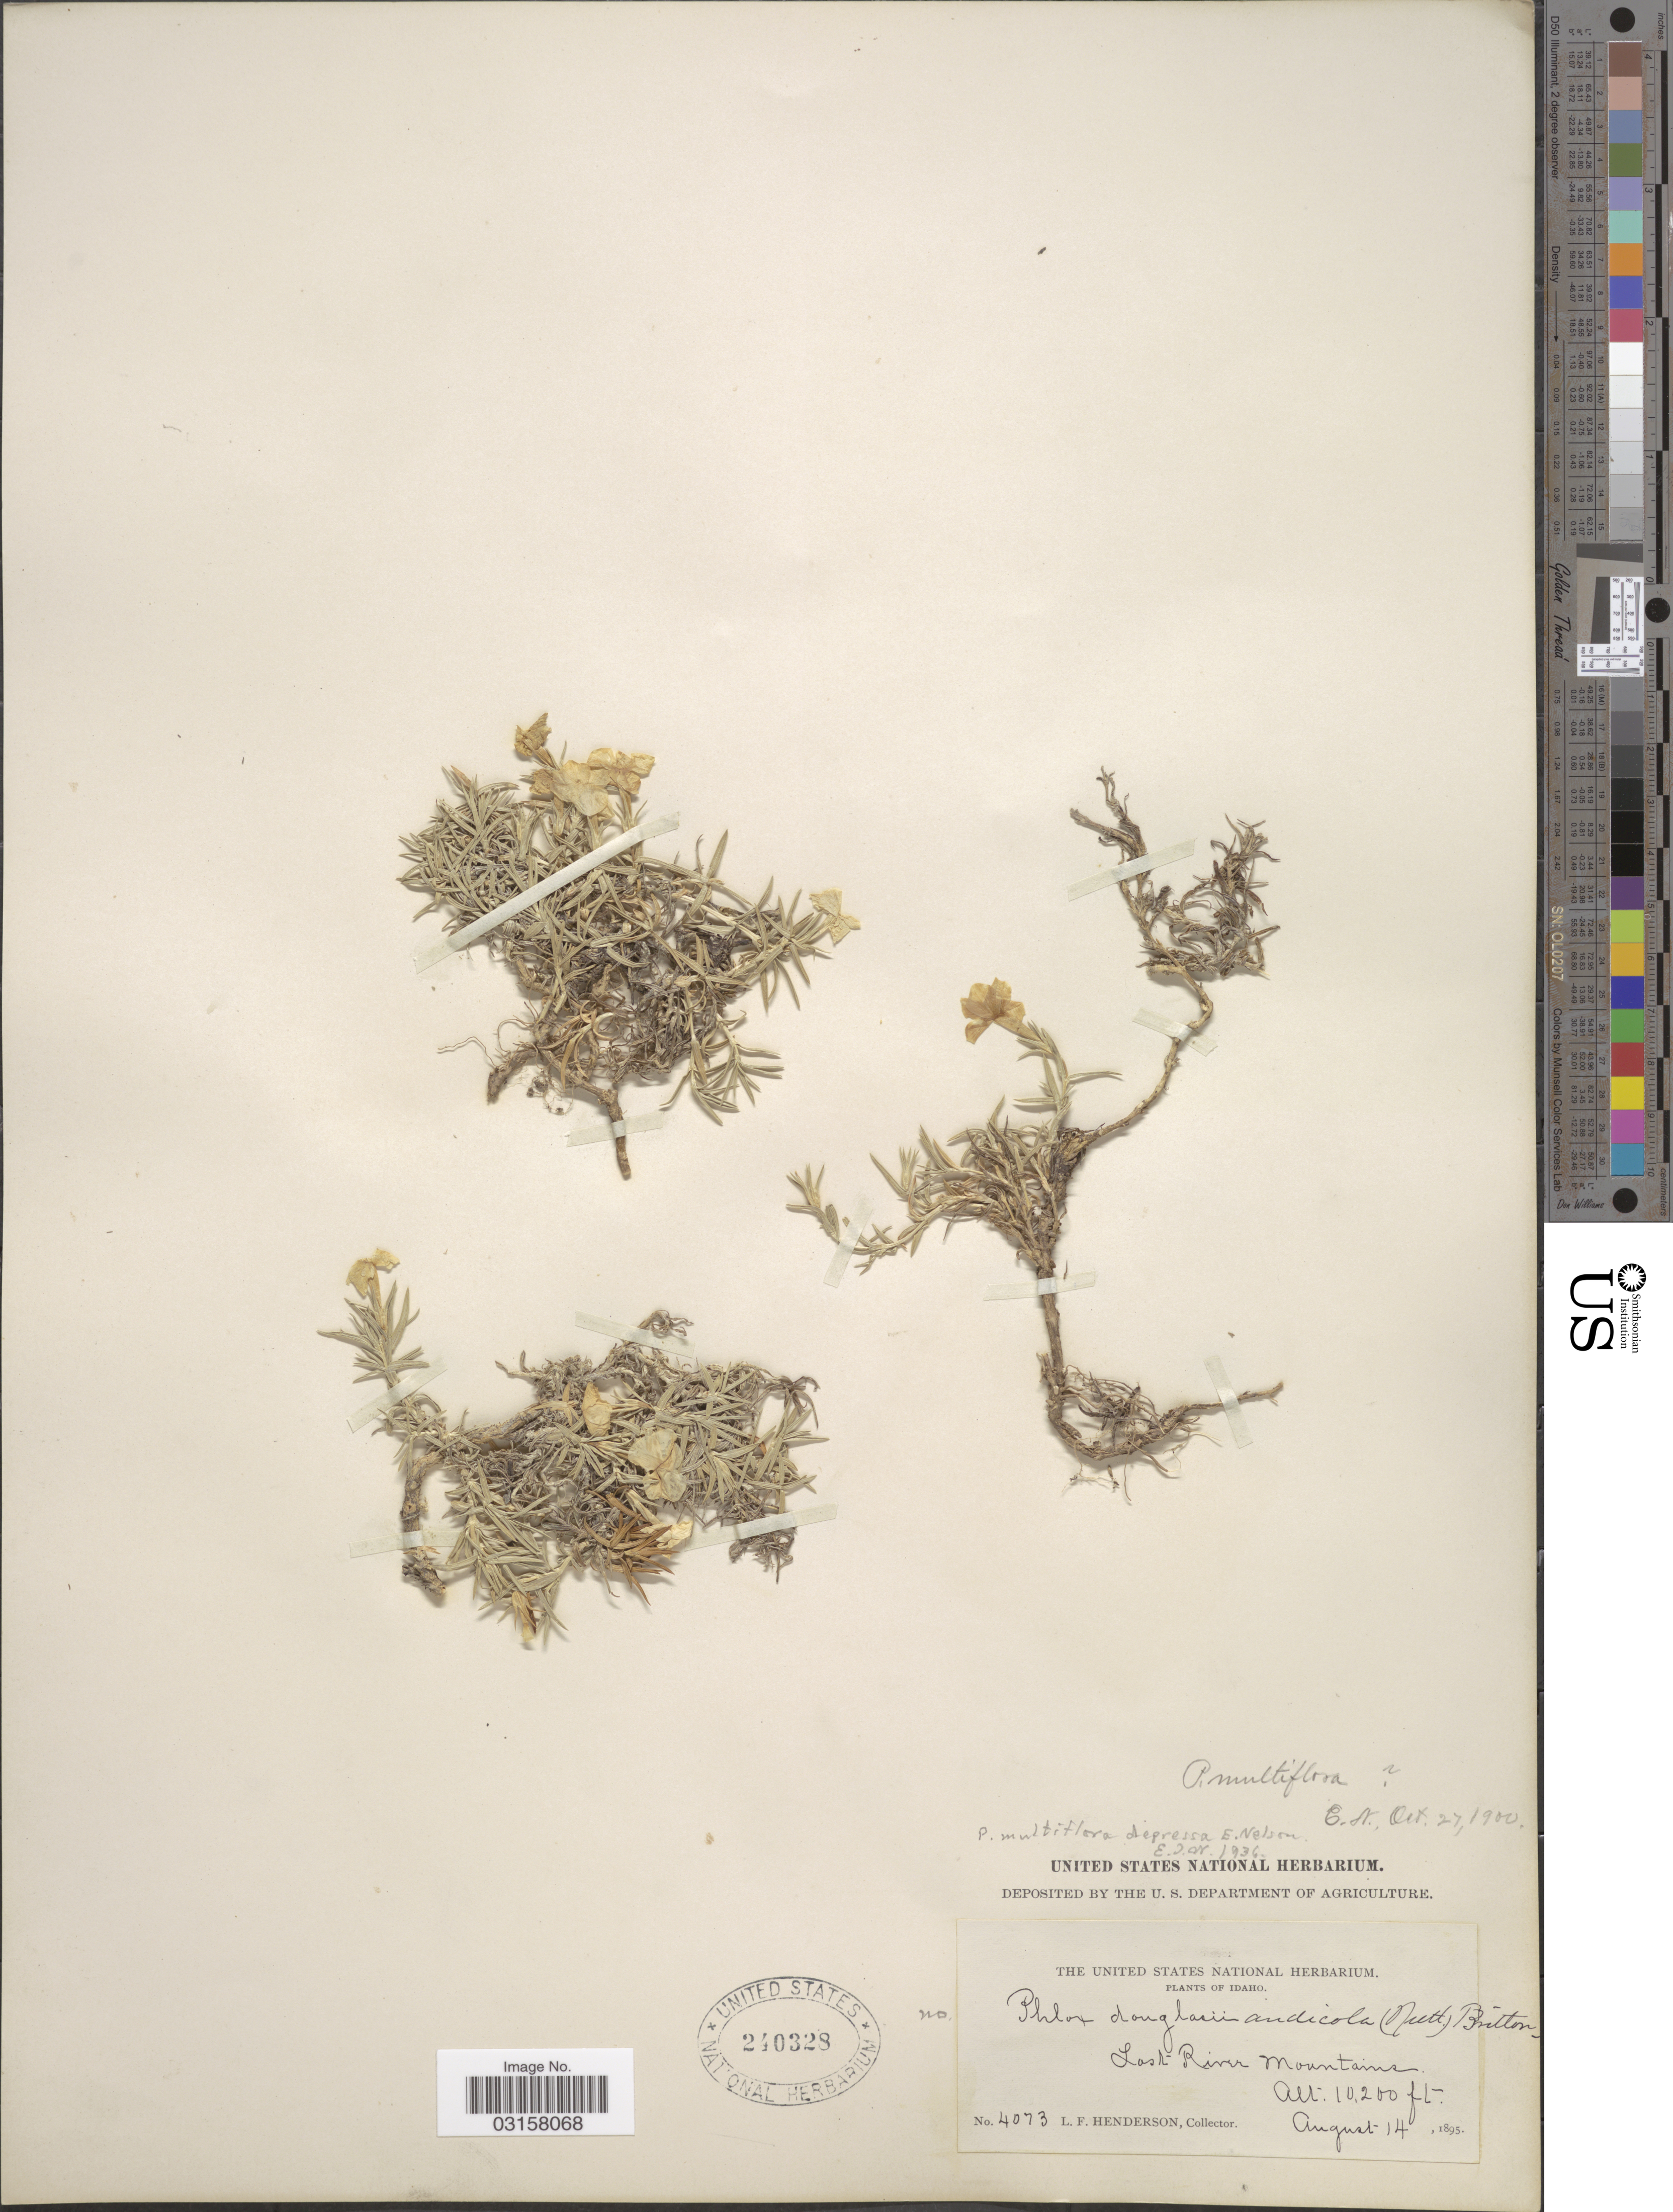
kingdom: Plantae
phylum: Tracheophyta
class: Magnoliopsida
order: Ericales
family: Polemoniaceae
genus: Phlox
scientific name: Phlox multiflora subsp. depressa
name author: (E.E. Nelson) Wherry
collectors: L. Henderson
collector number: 4073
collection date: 1895-08-14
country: United States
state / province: Idaho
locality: Lost River Mountains.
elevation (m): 3109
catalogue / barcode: US 240328